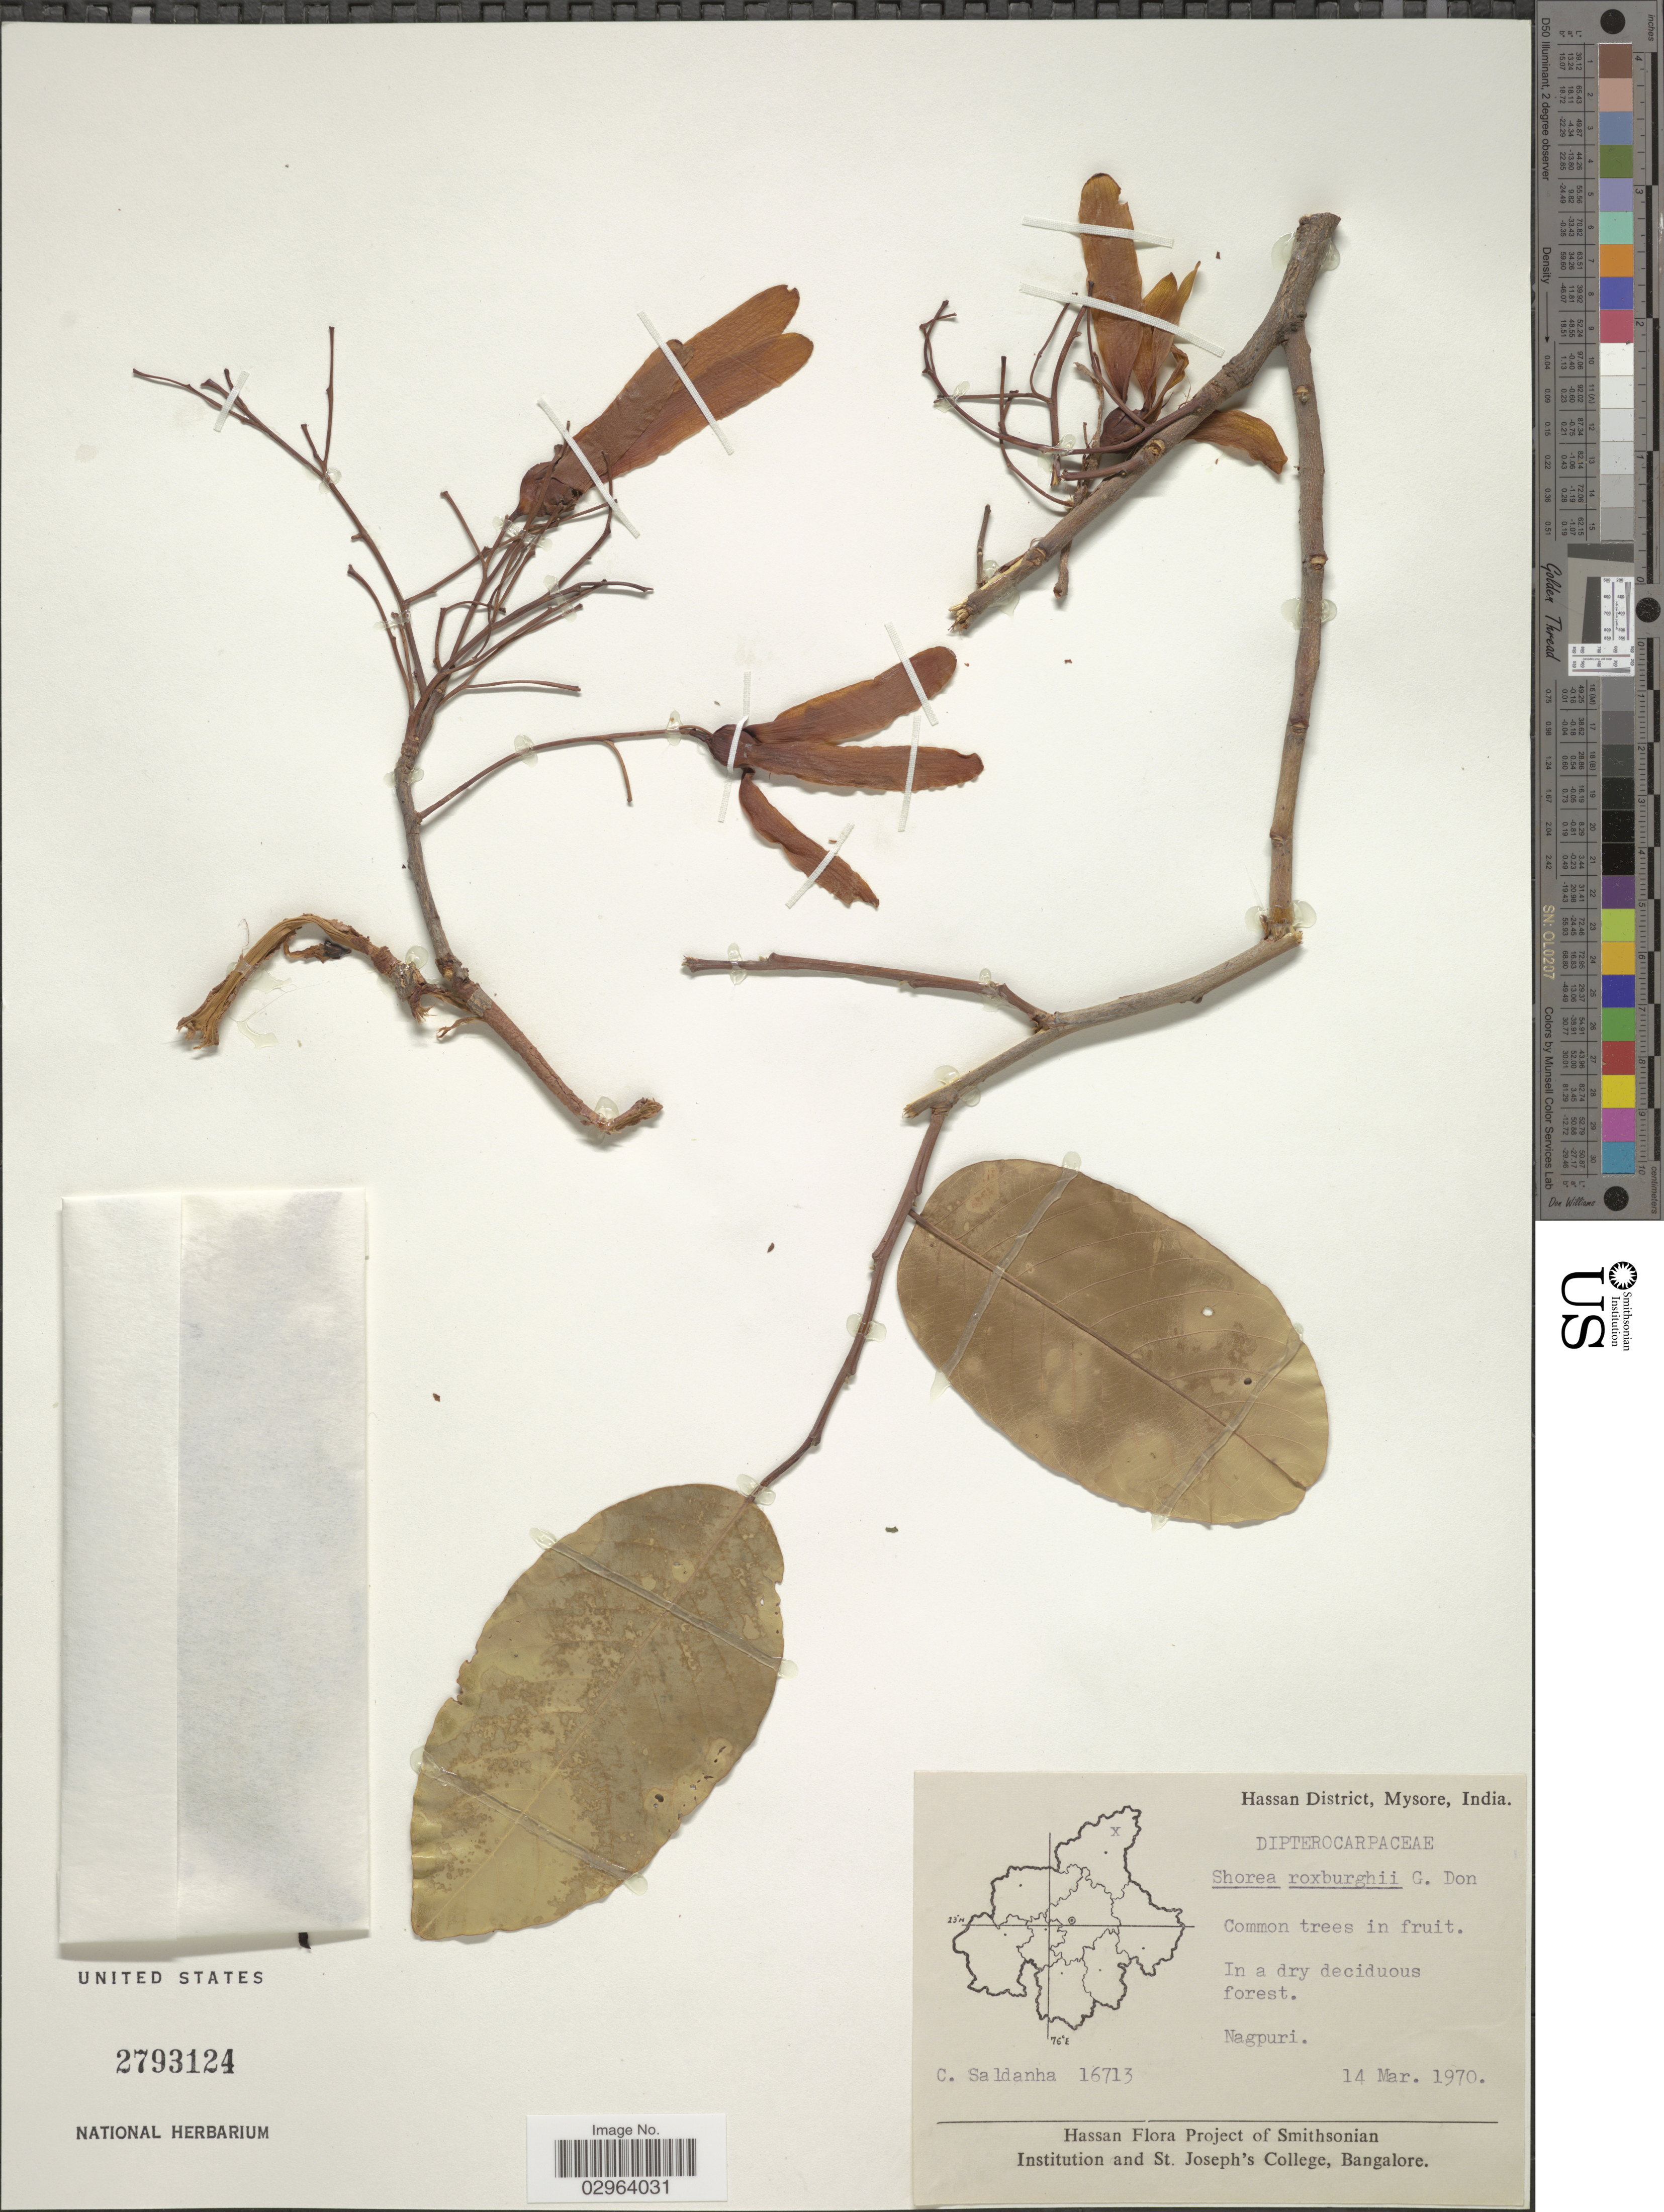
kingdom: Plantae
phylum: Tracheophyta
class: Magnoliopsida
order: Malvales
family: Dipterocarpaceae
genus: Anthoshorea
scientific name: Anthoshorea roxburghii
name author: (G. Don) P.S. Ashton & J. Heck.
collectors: C. Saldanha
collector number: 16713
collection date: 1970-03-14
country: India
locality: Hassan District, Mysore. Nagpuri.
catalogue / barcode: US 2793124